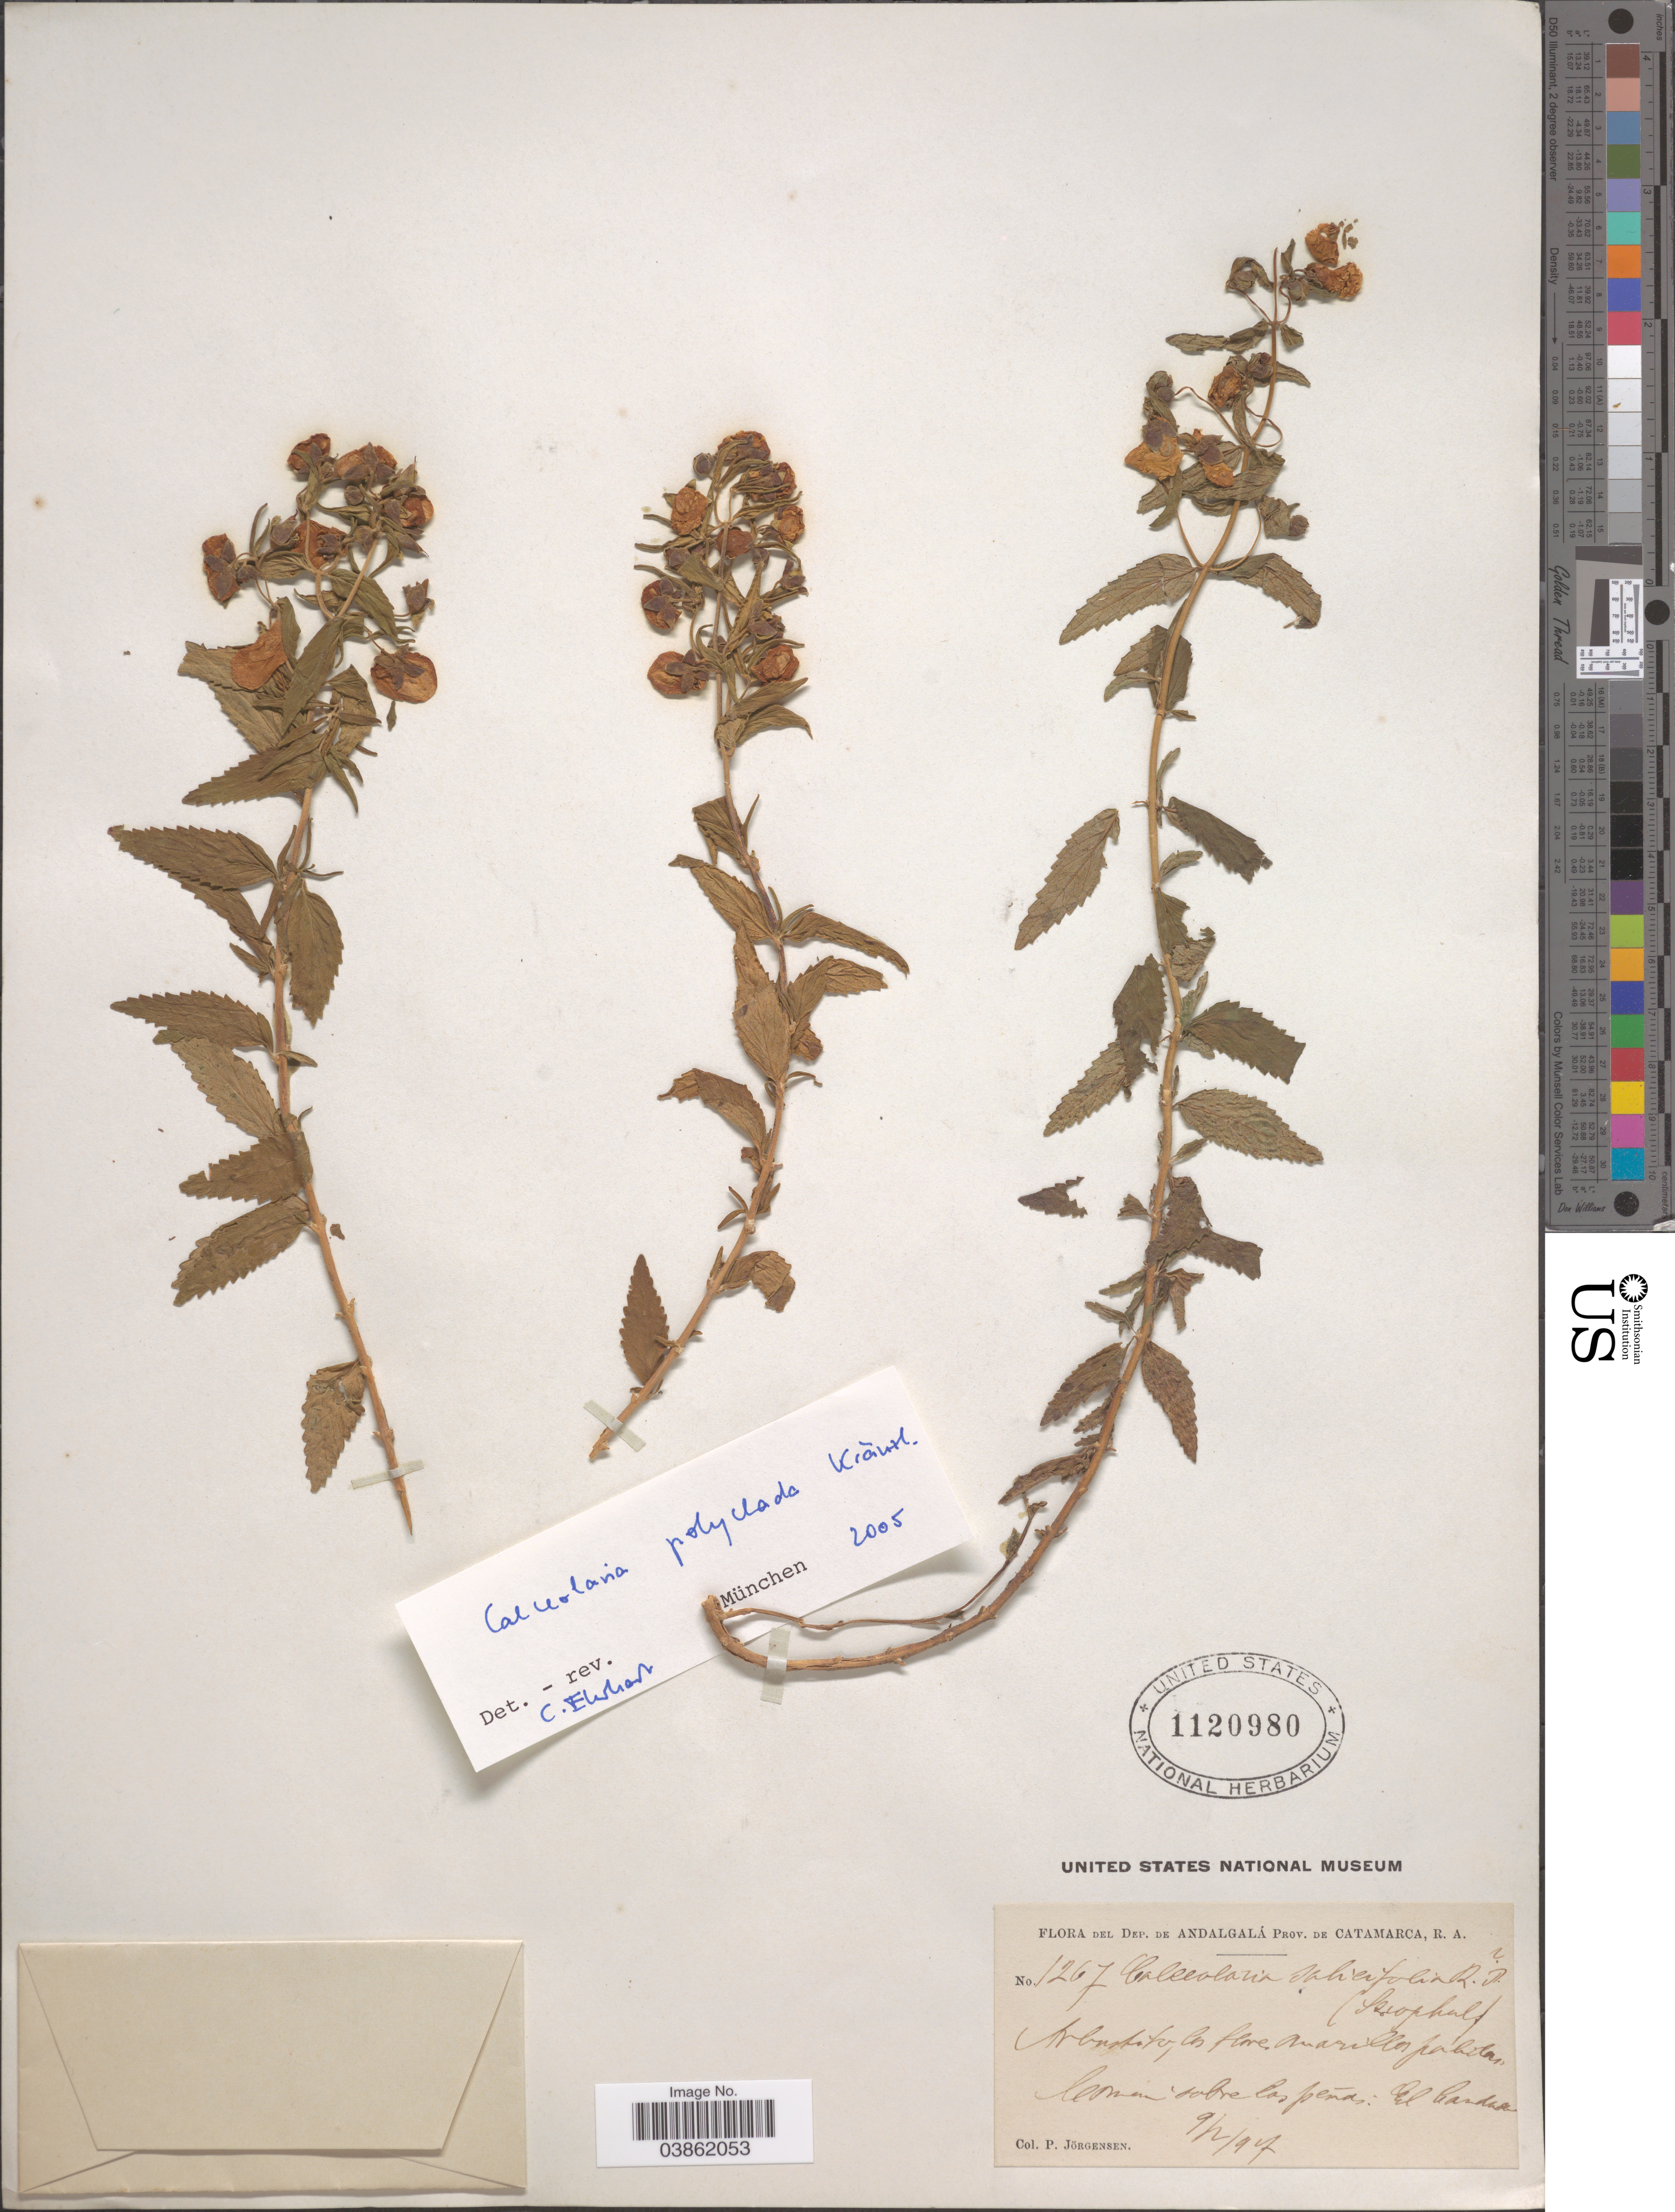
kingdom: Plantae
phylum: Tracheophyta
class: Magnoliopsida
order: Lamiales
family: Calceolariaceae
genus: Calceolaria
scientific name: Calceolaria polyclada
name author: Kraenzl.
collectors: P. Jörgensen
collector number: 1267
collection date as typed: Transcribed d/m/y: 9/2/97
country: Argentina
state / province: Catamarca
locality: Dep. de Andalgalá. El Candado.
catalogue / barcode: US 1120980